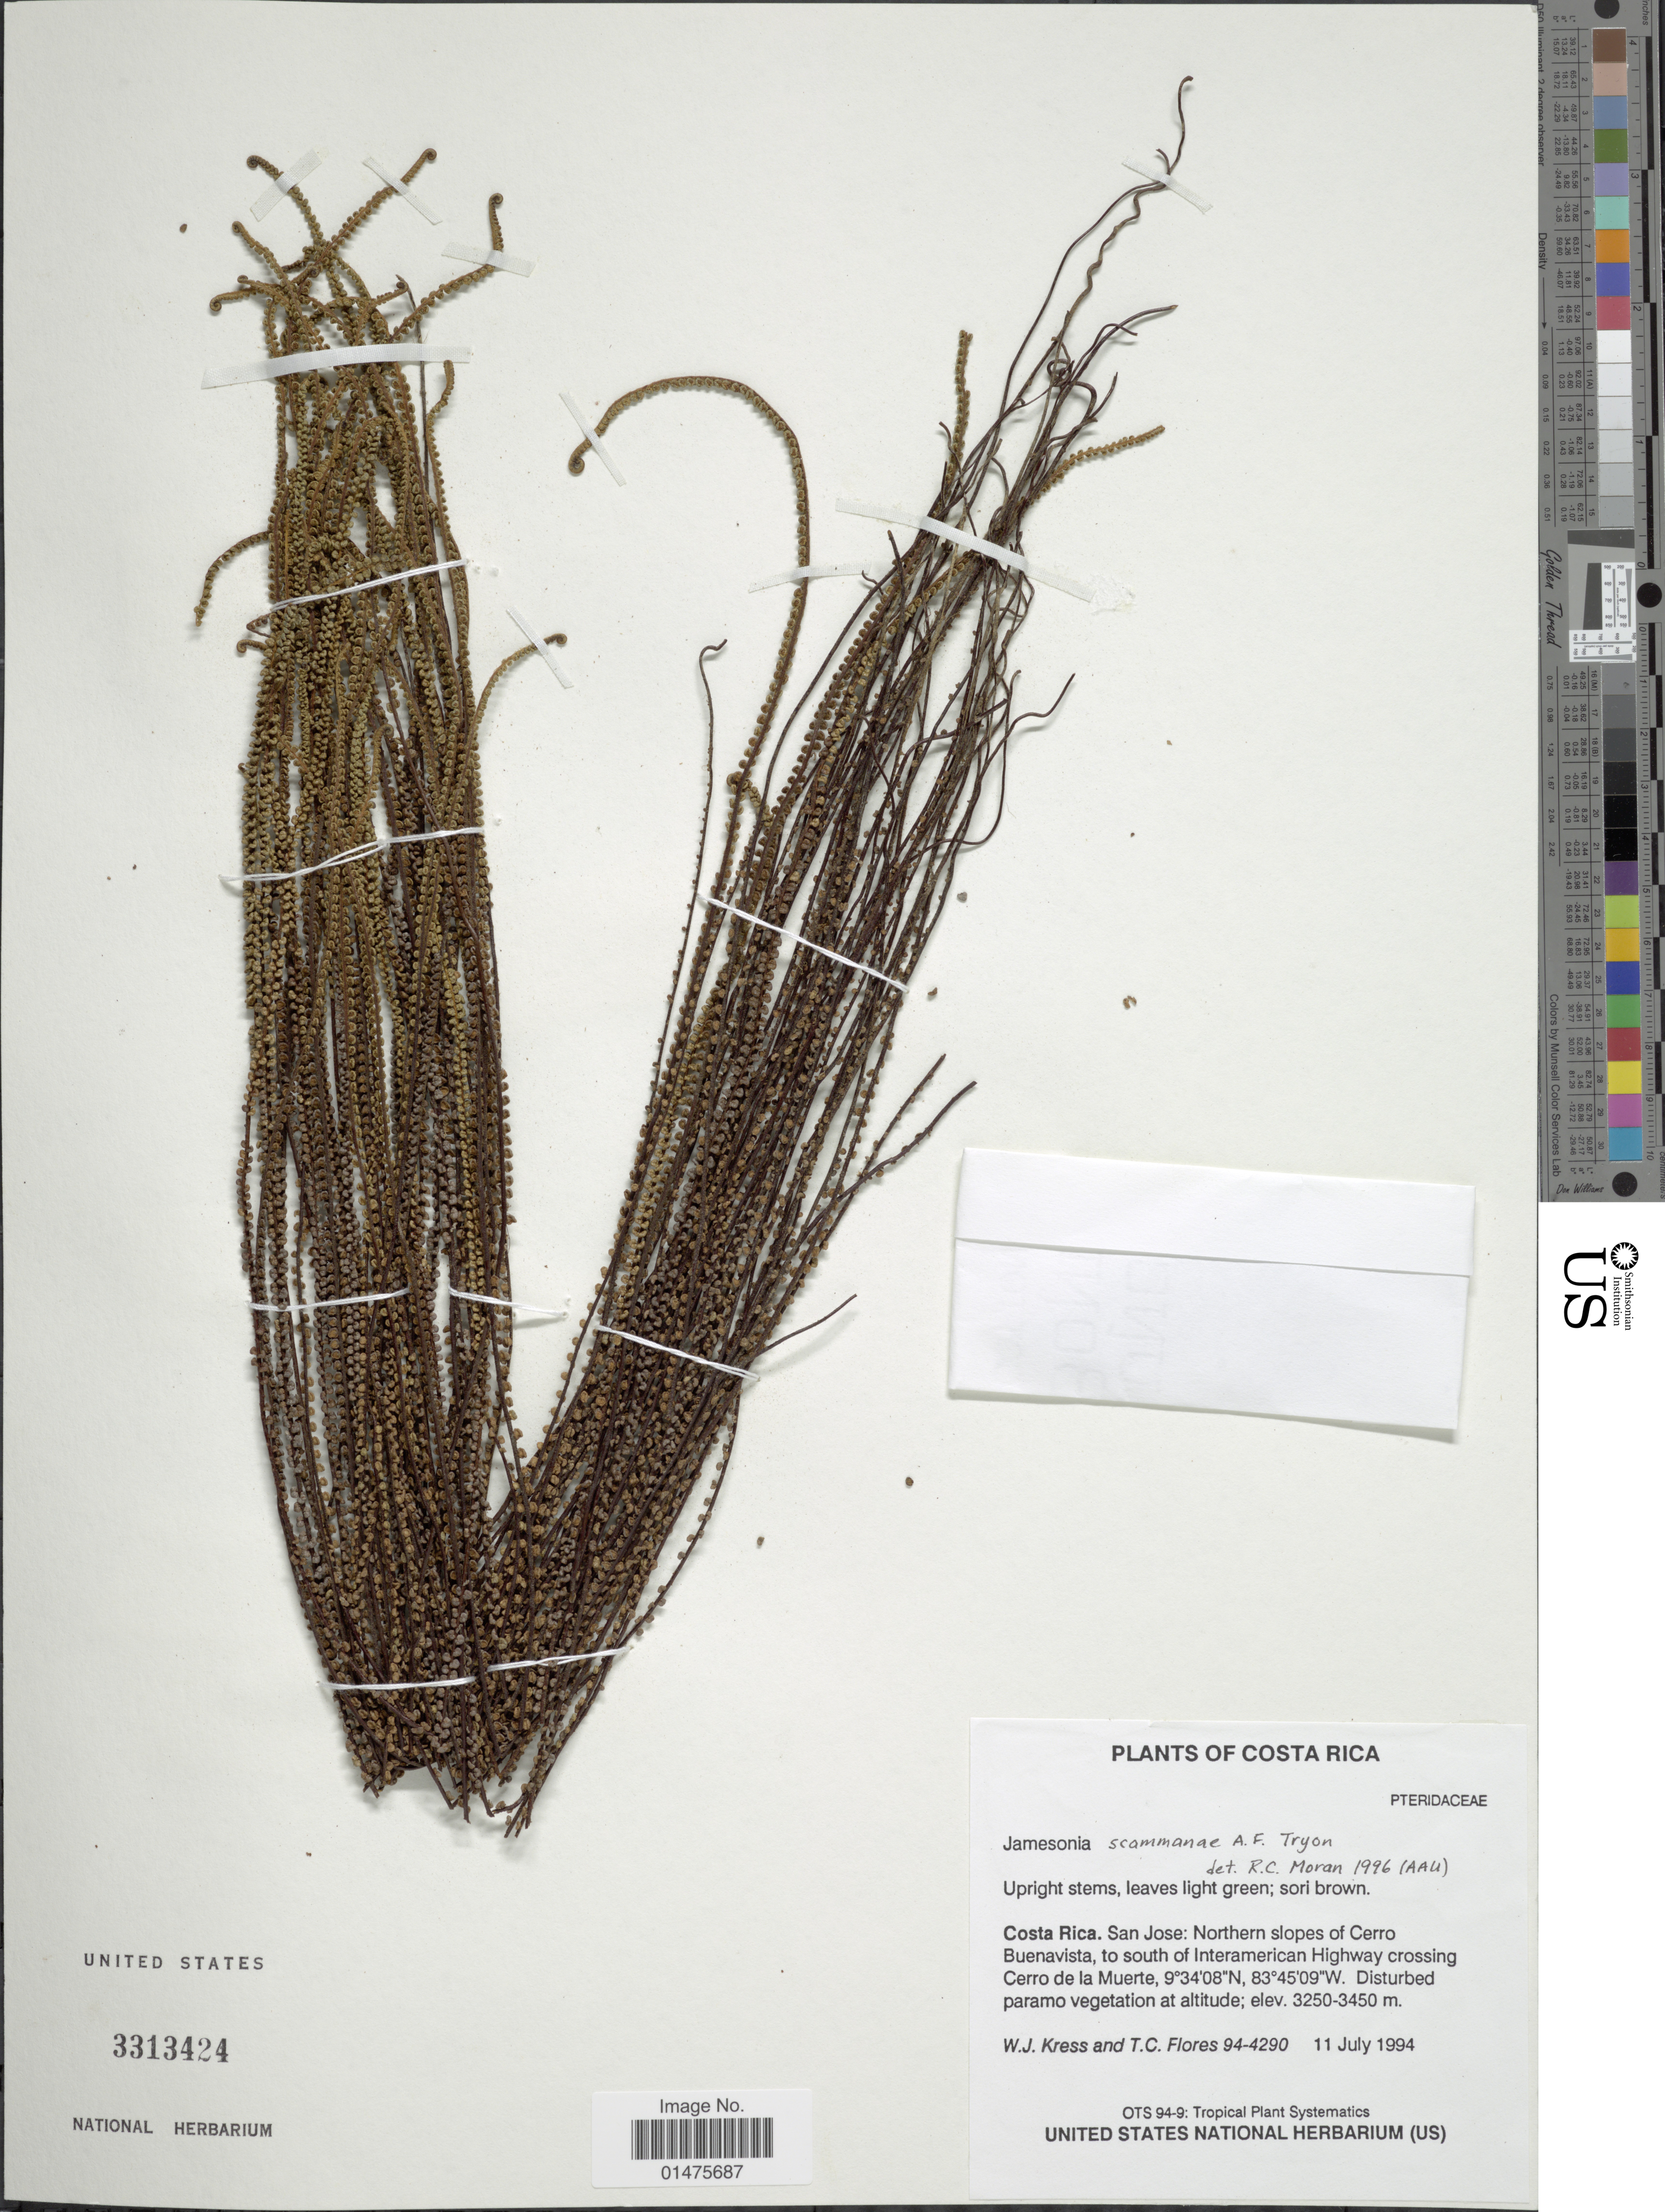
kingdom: Plantae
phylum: Tracheophyta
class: Polypodiopsida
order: Polypodiales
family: Pteridaceae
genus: Jamesonia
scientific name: Jamesonia scammanae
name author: A.F. Tryon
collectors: W. J. Kress & T. C. Flores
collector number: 94-4290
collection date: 1994-07-11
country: Costa Rica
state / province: San José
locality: Northern slopes of Cerro Buenavista, to south of Interamerican Highway crossing Cerro de la Muerte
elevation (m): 3250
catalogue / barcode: US 3313424